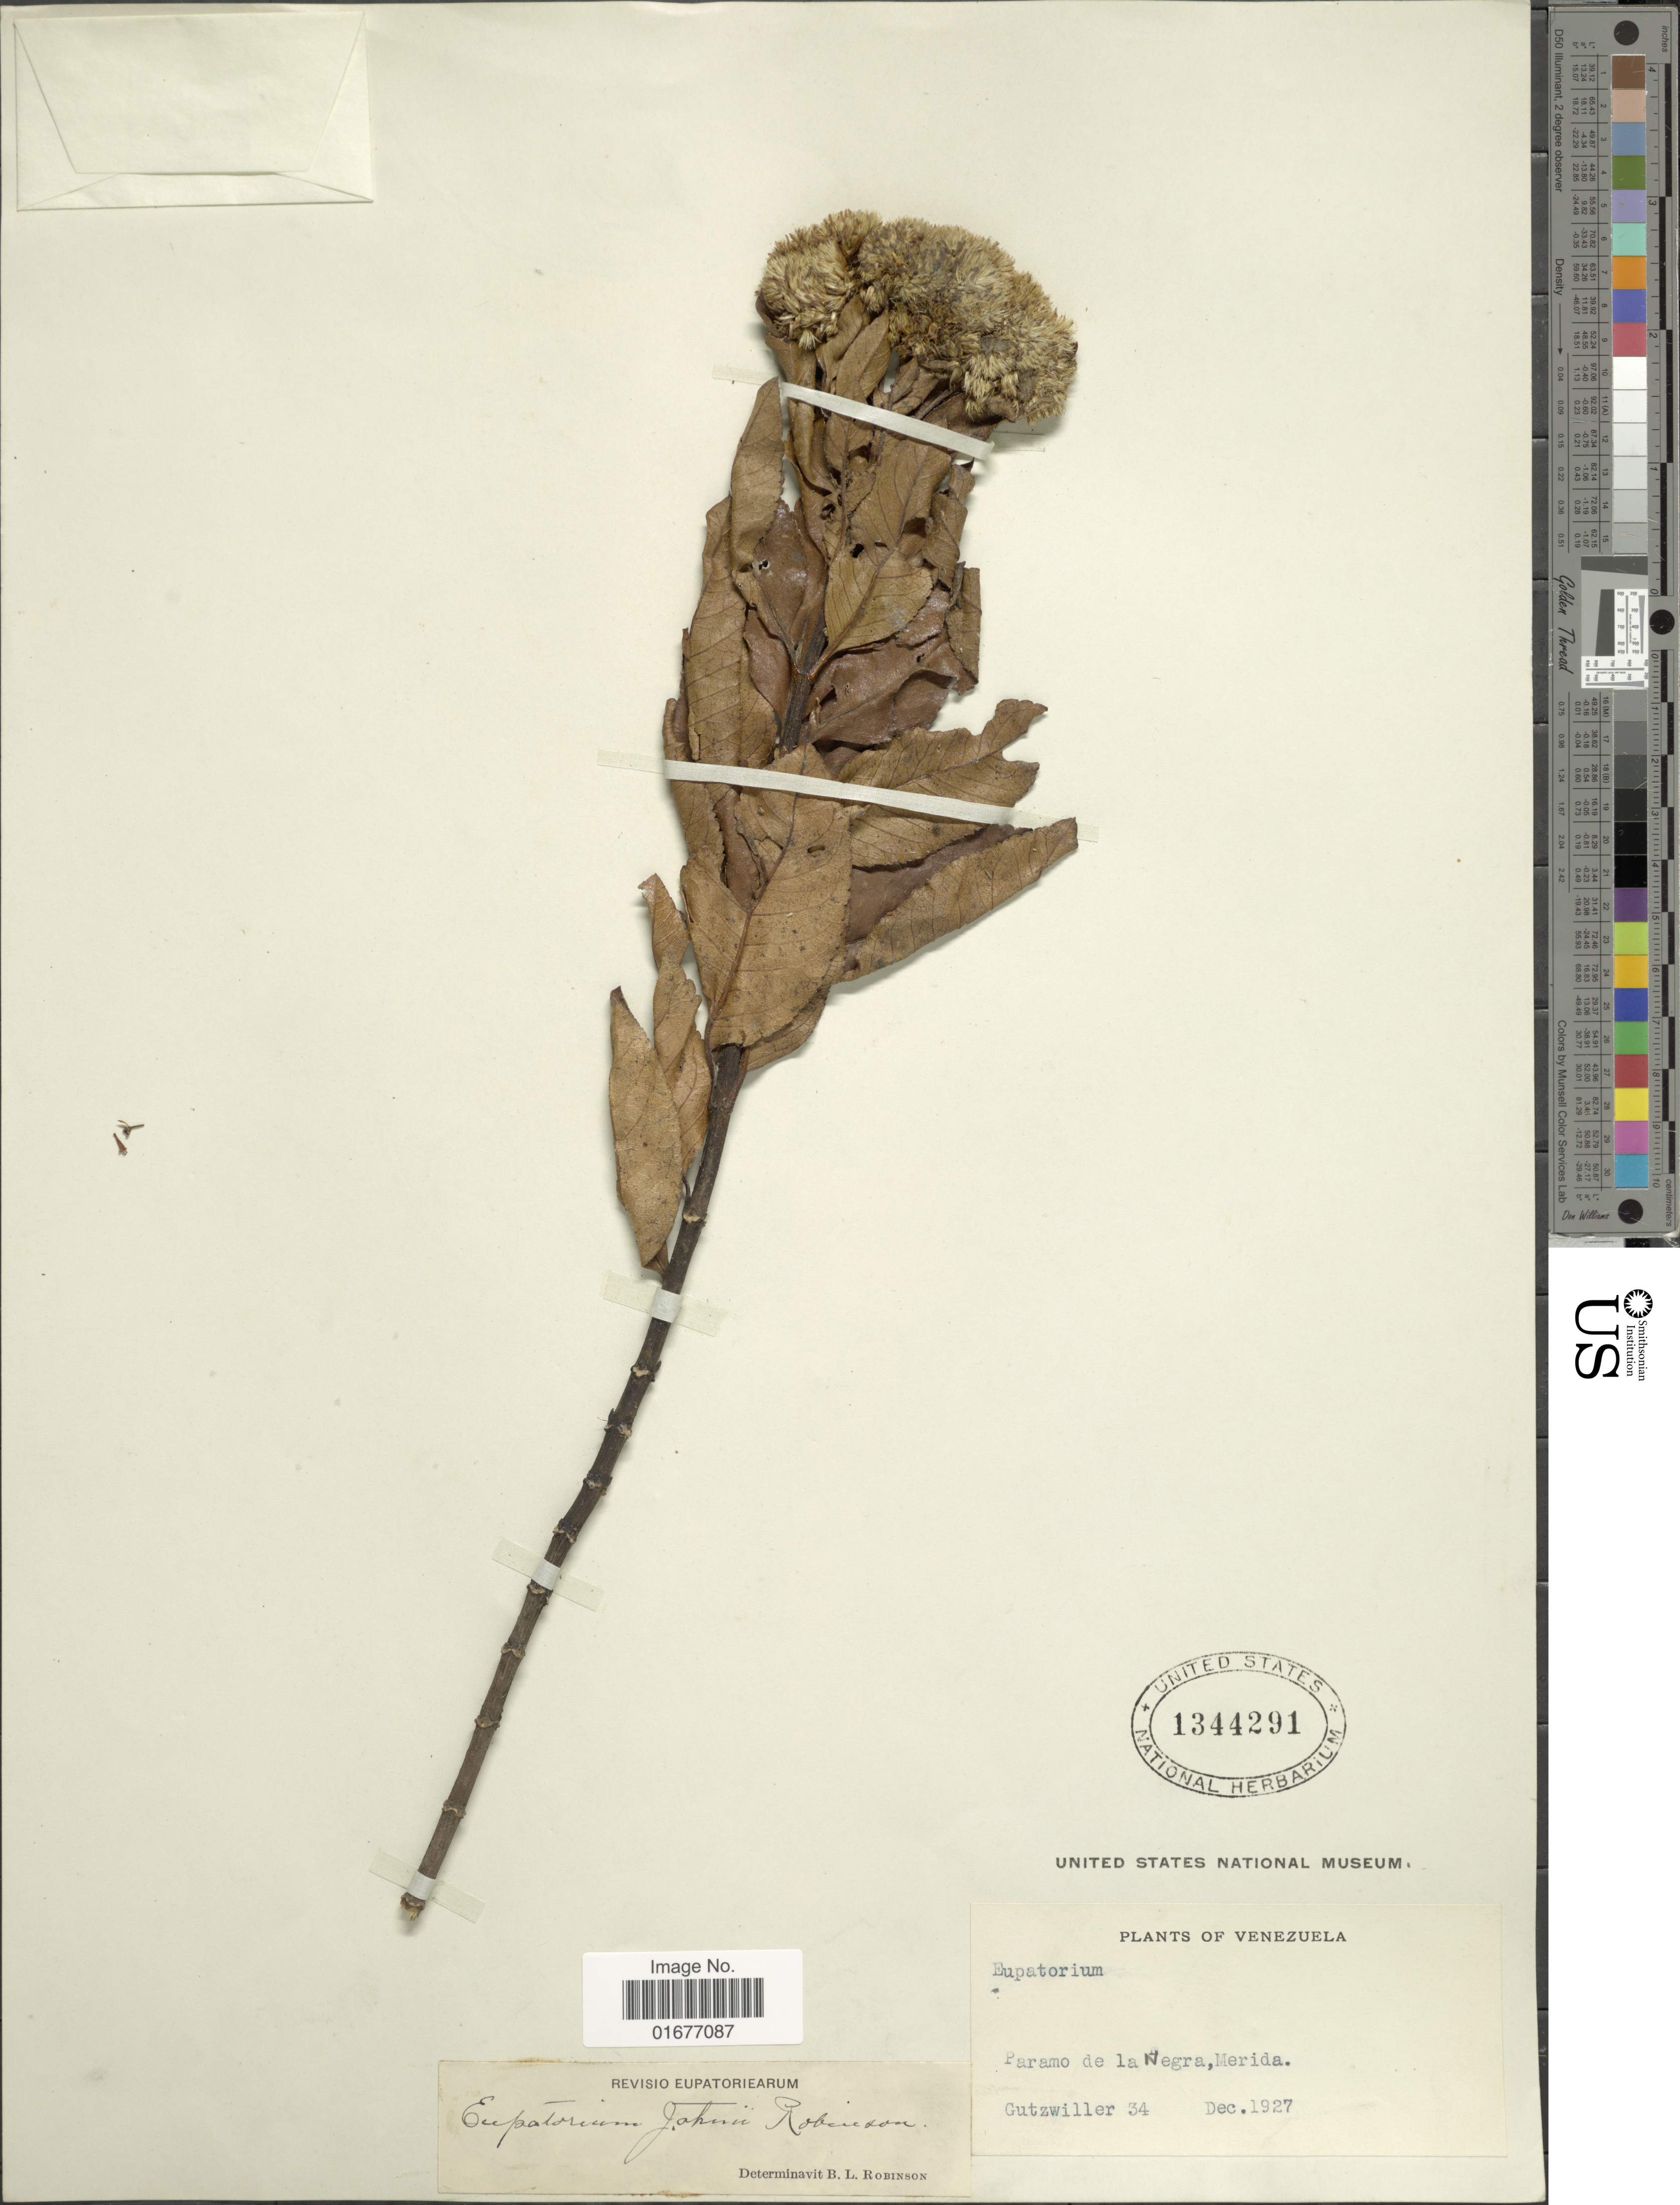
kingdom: Plantae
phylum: Tracheophyta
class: Magnoliopsida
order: Asterales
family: Asteraceae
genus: Ageratina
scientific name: Ageratina jahnii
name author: (B.L. Rob.) R.M. King & H. Rob.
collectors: -. Gutzwiller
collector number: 34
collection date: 1927-12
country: Venezuela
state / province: Mérida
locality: Paramo de la Negra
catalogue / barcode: US 1344291